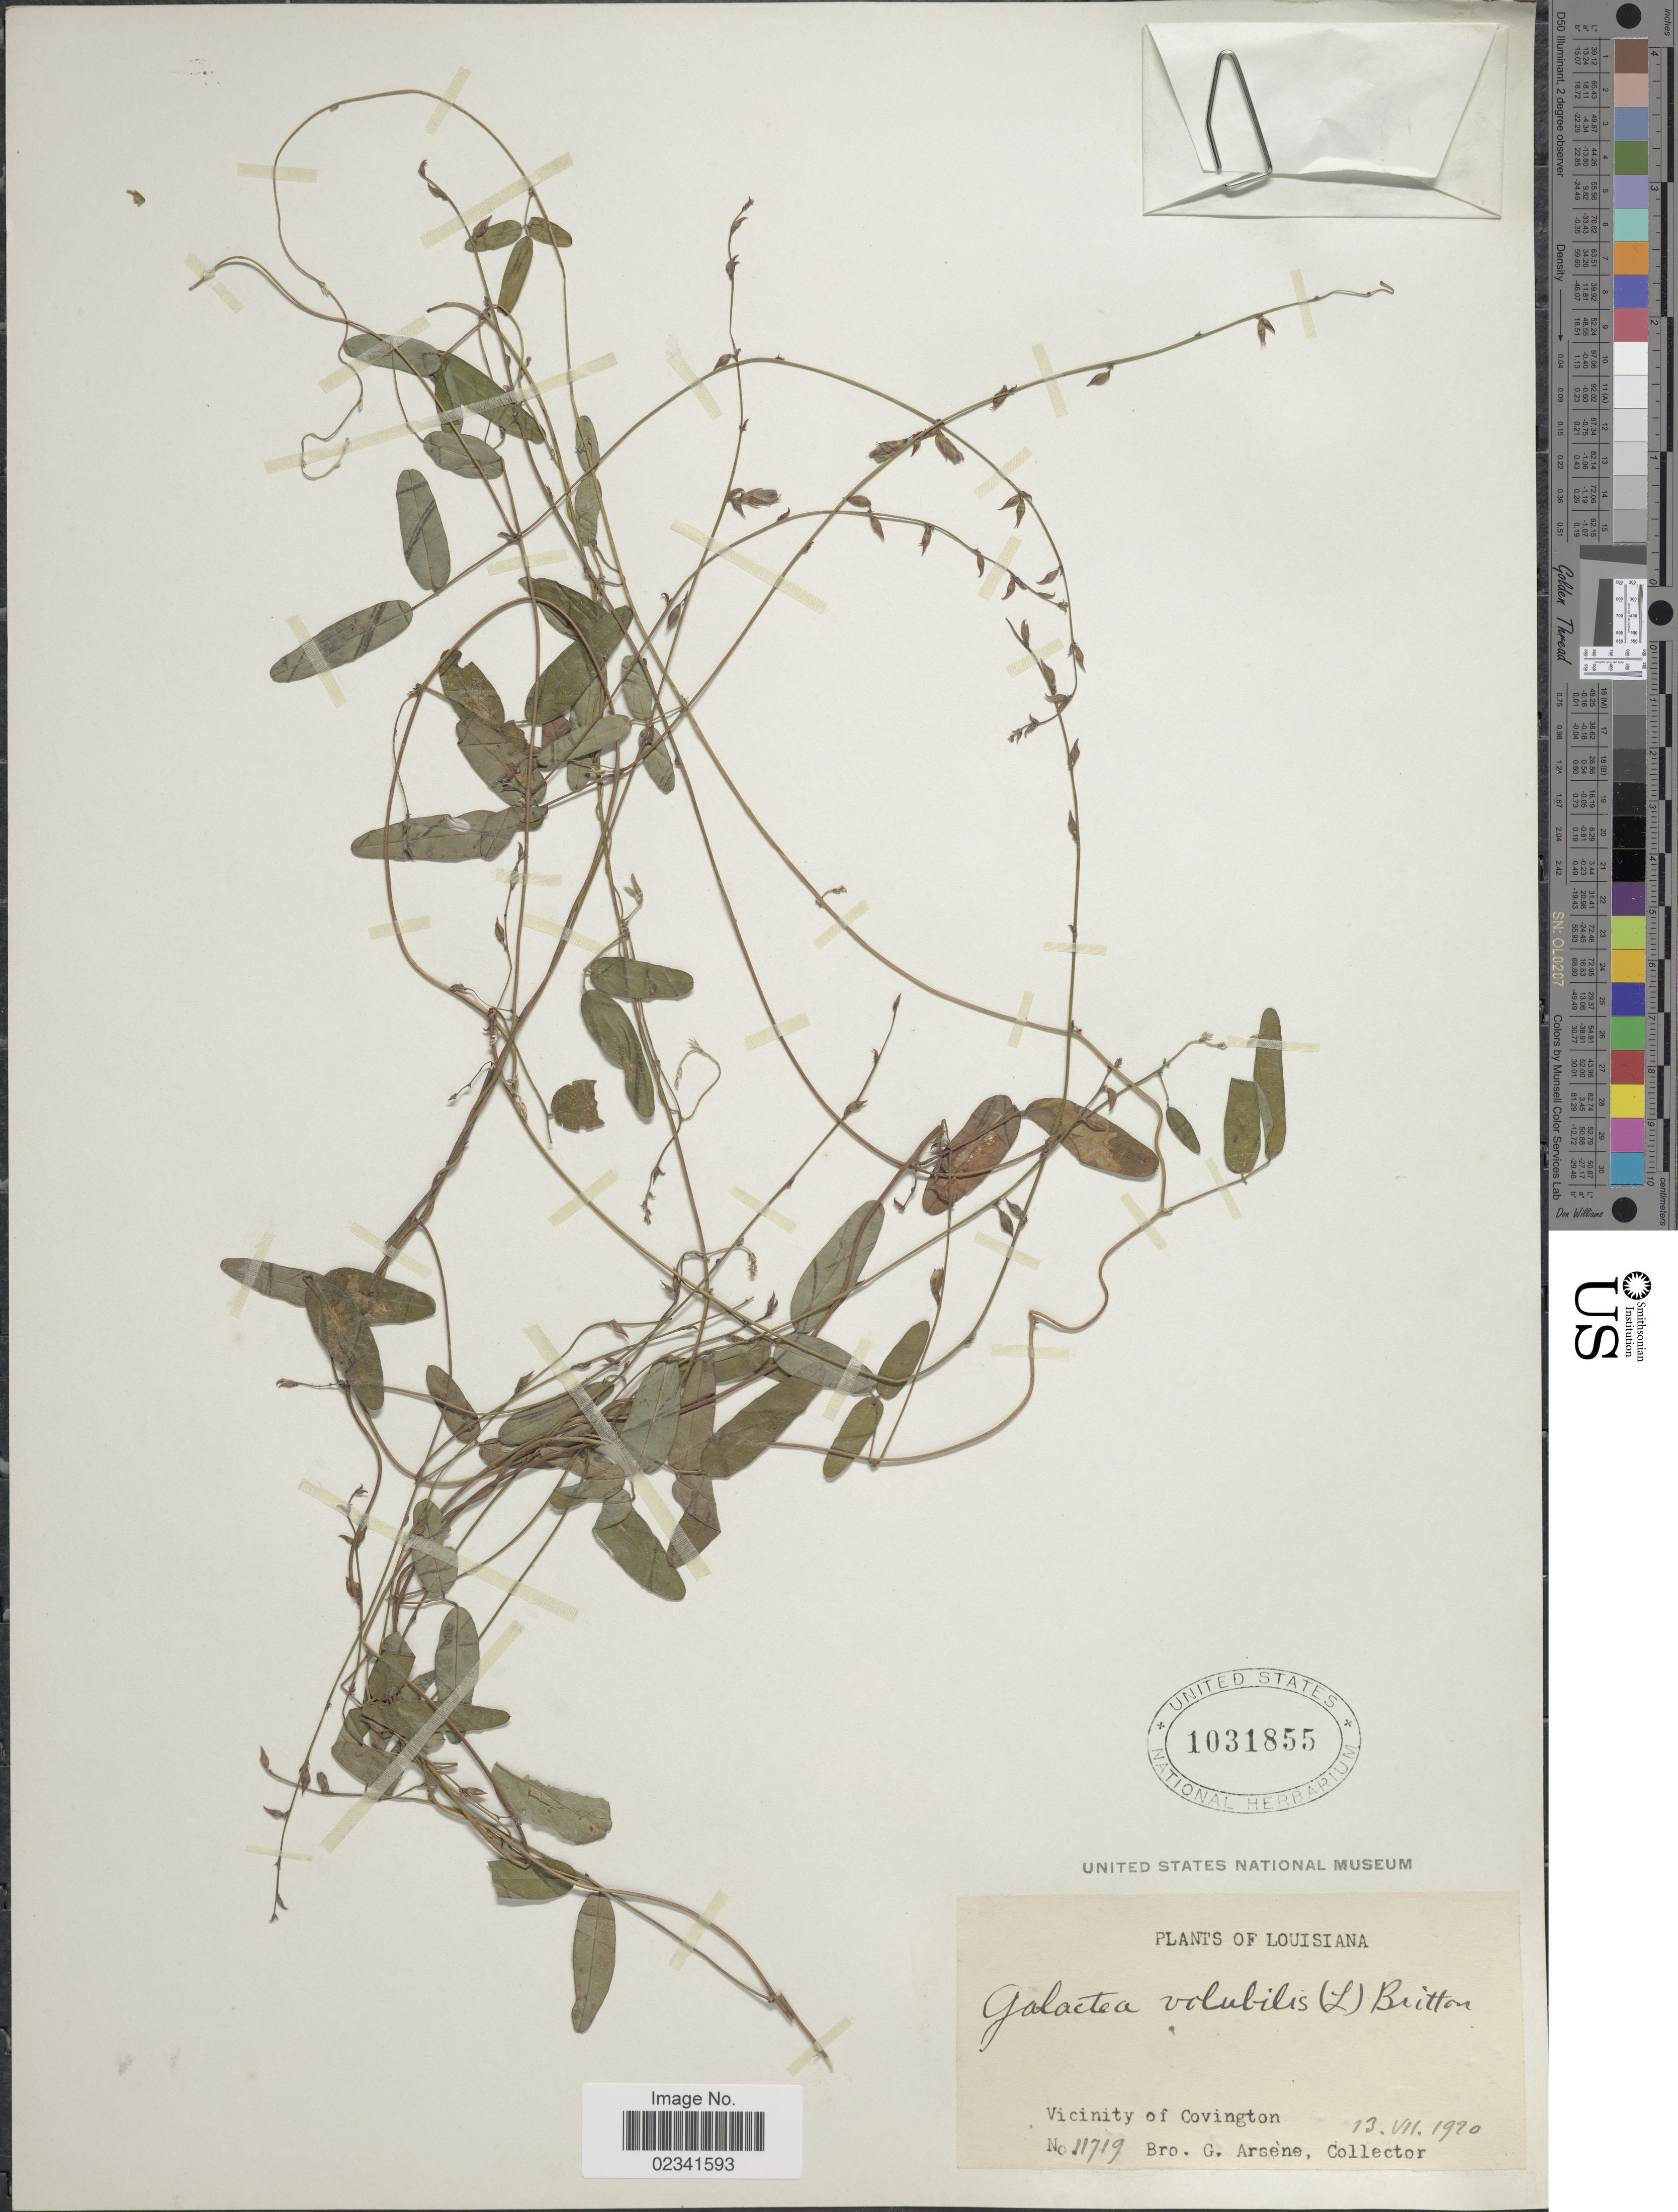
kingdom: Plantae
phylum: Tracheophyta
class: Magnoliopsida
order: Fabales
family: Fabaceae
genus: Galactia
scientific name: Galactia macreei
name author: M.A. Curtis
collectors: Bro. G. Arsène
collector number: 11719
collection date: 1920-07-13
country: United States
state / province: Louisiana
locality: Vicinity of Covington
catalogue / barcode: US 1031855